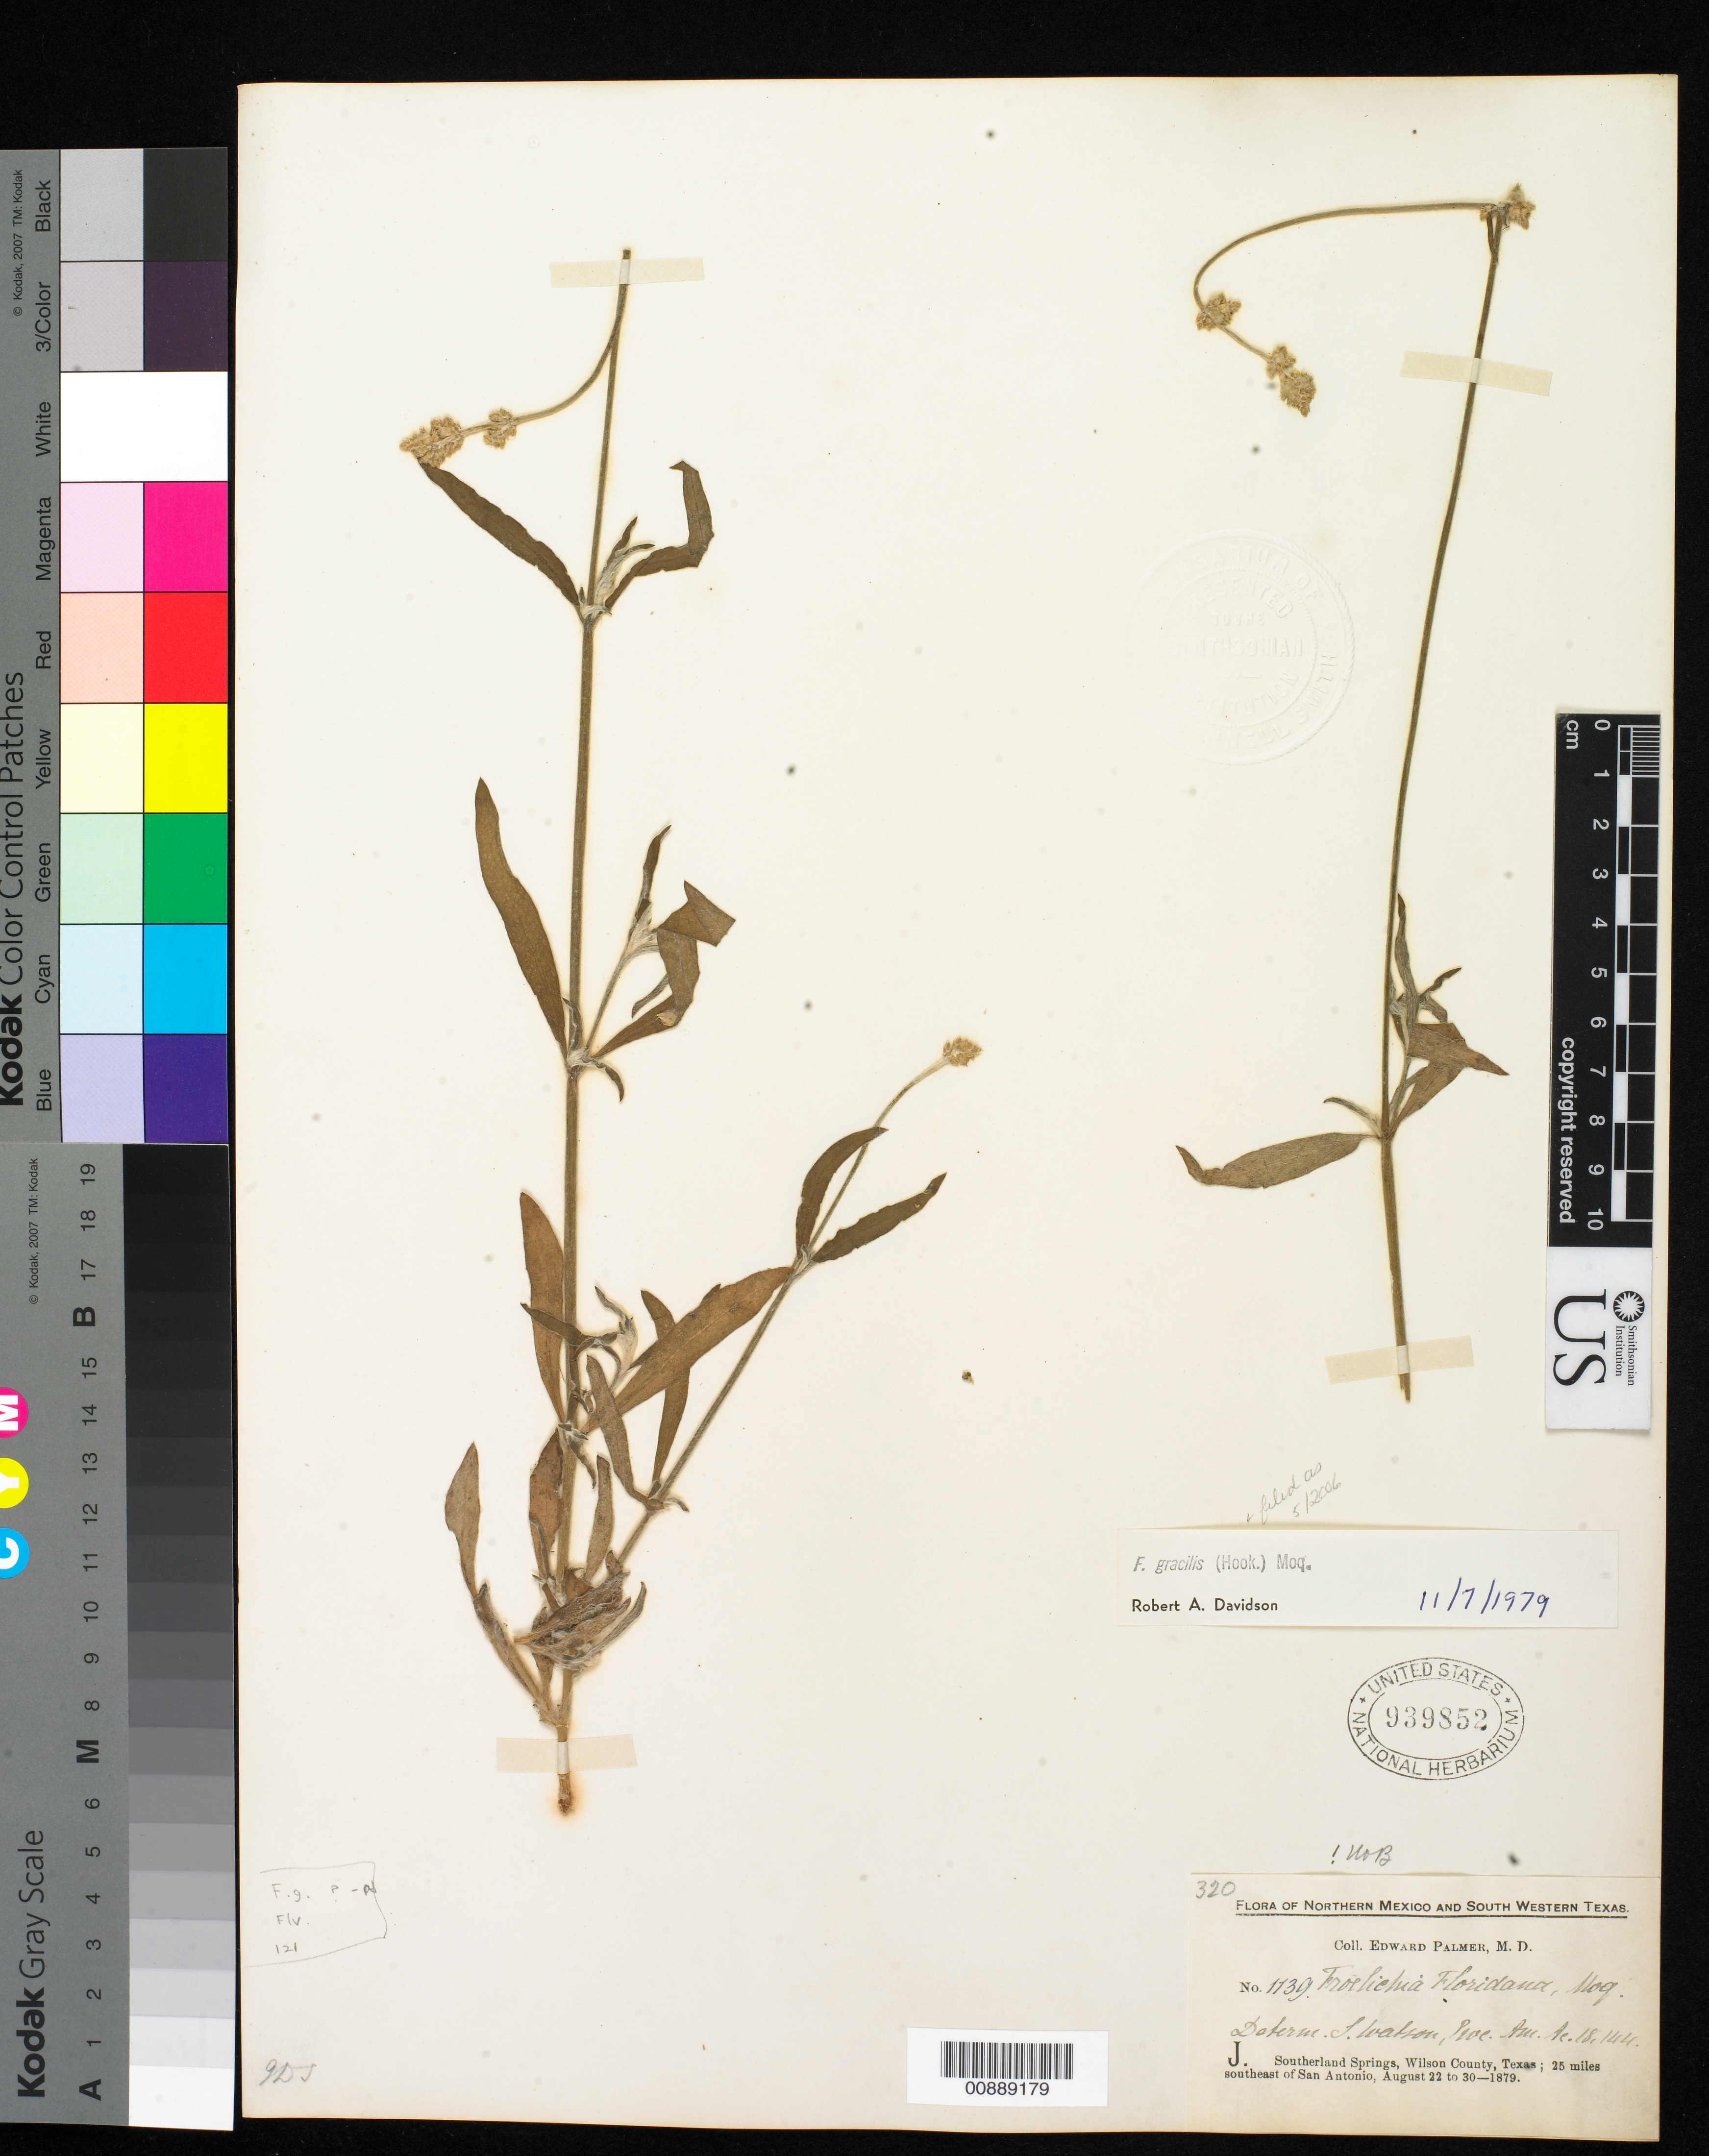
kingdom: Plantae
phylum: Tracheophyta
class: Magnoliopsida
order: Caryophyllales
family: Amaranthaceae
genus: Froelichia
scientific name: Froelichia gracilis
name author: (Hook.) Moq.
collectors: E. Palmer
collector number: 1139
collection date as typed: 22 Aug 1879 to 30 Aug 1879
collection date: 1879-08-22/1879-08-30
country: United States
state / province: Texas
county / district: Wilson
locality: J. Southerland Springs, Wilson County, Texas; 25 miles southeast of San Antonio.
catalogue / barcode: US 939852